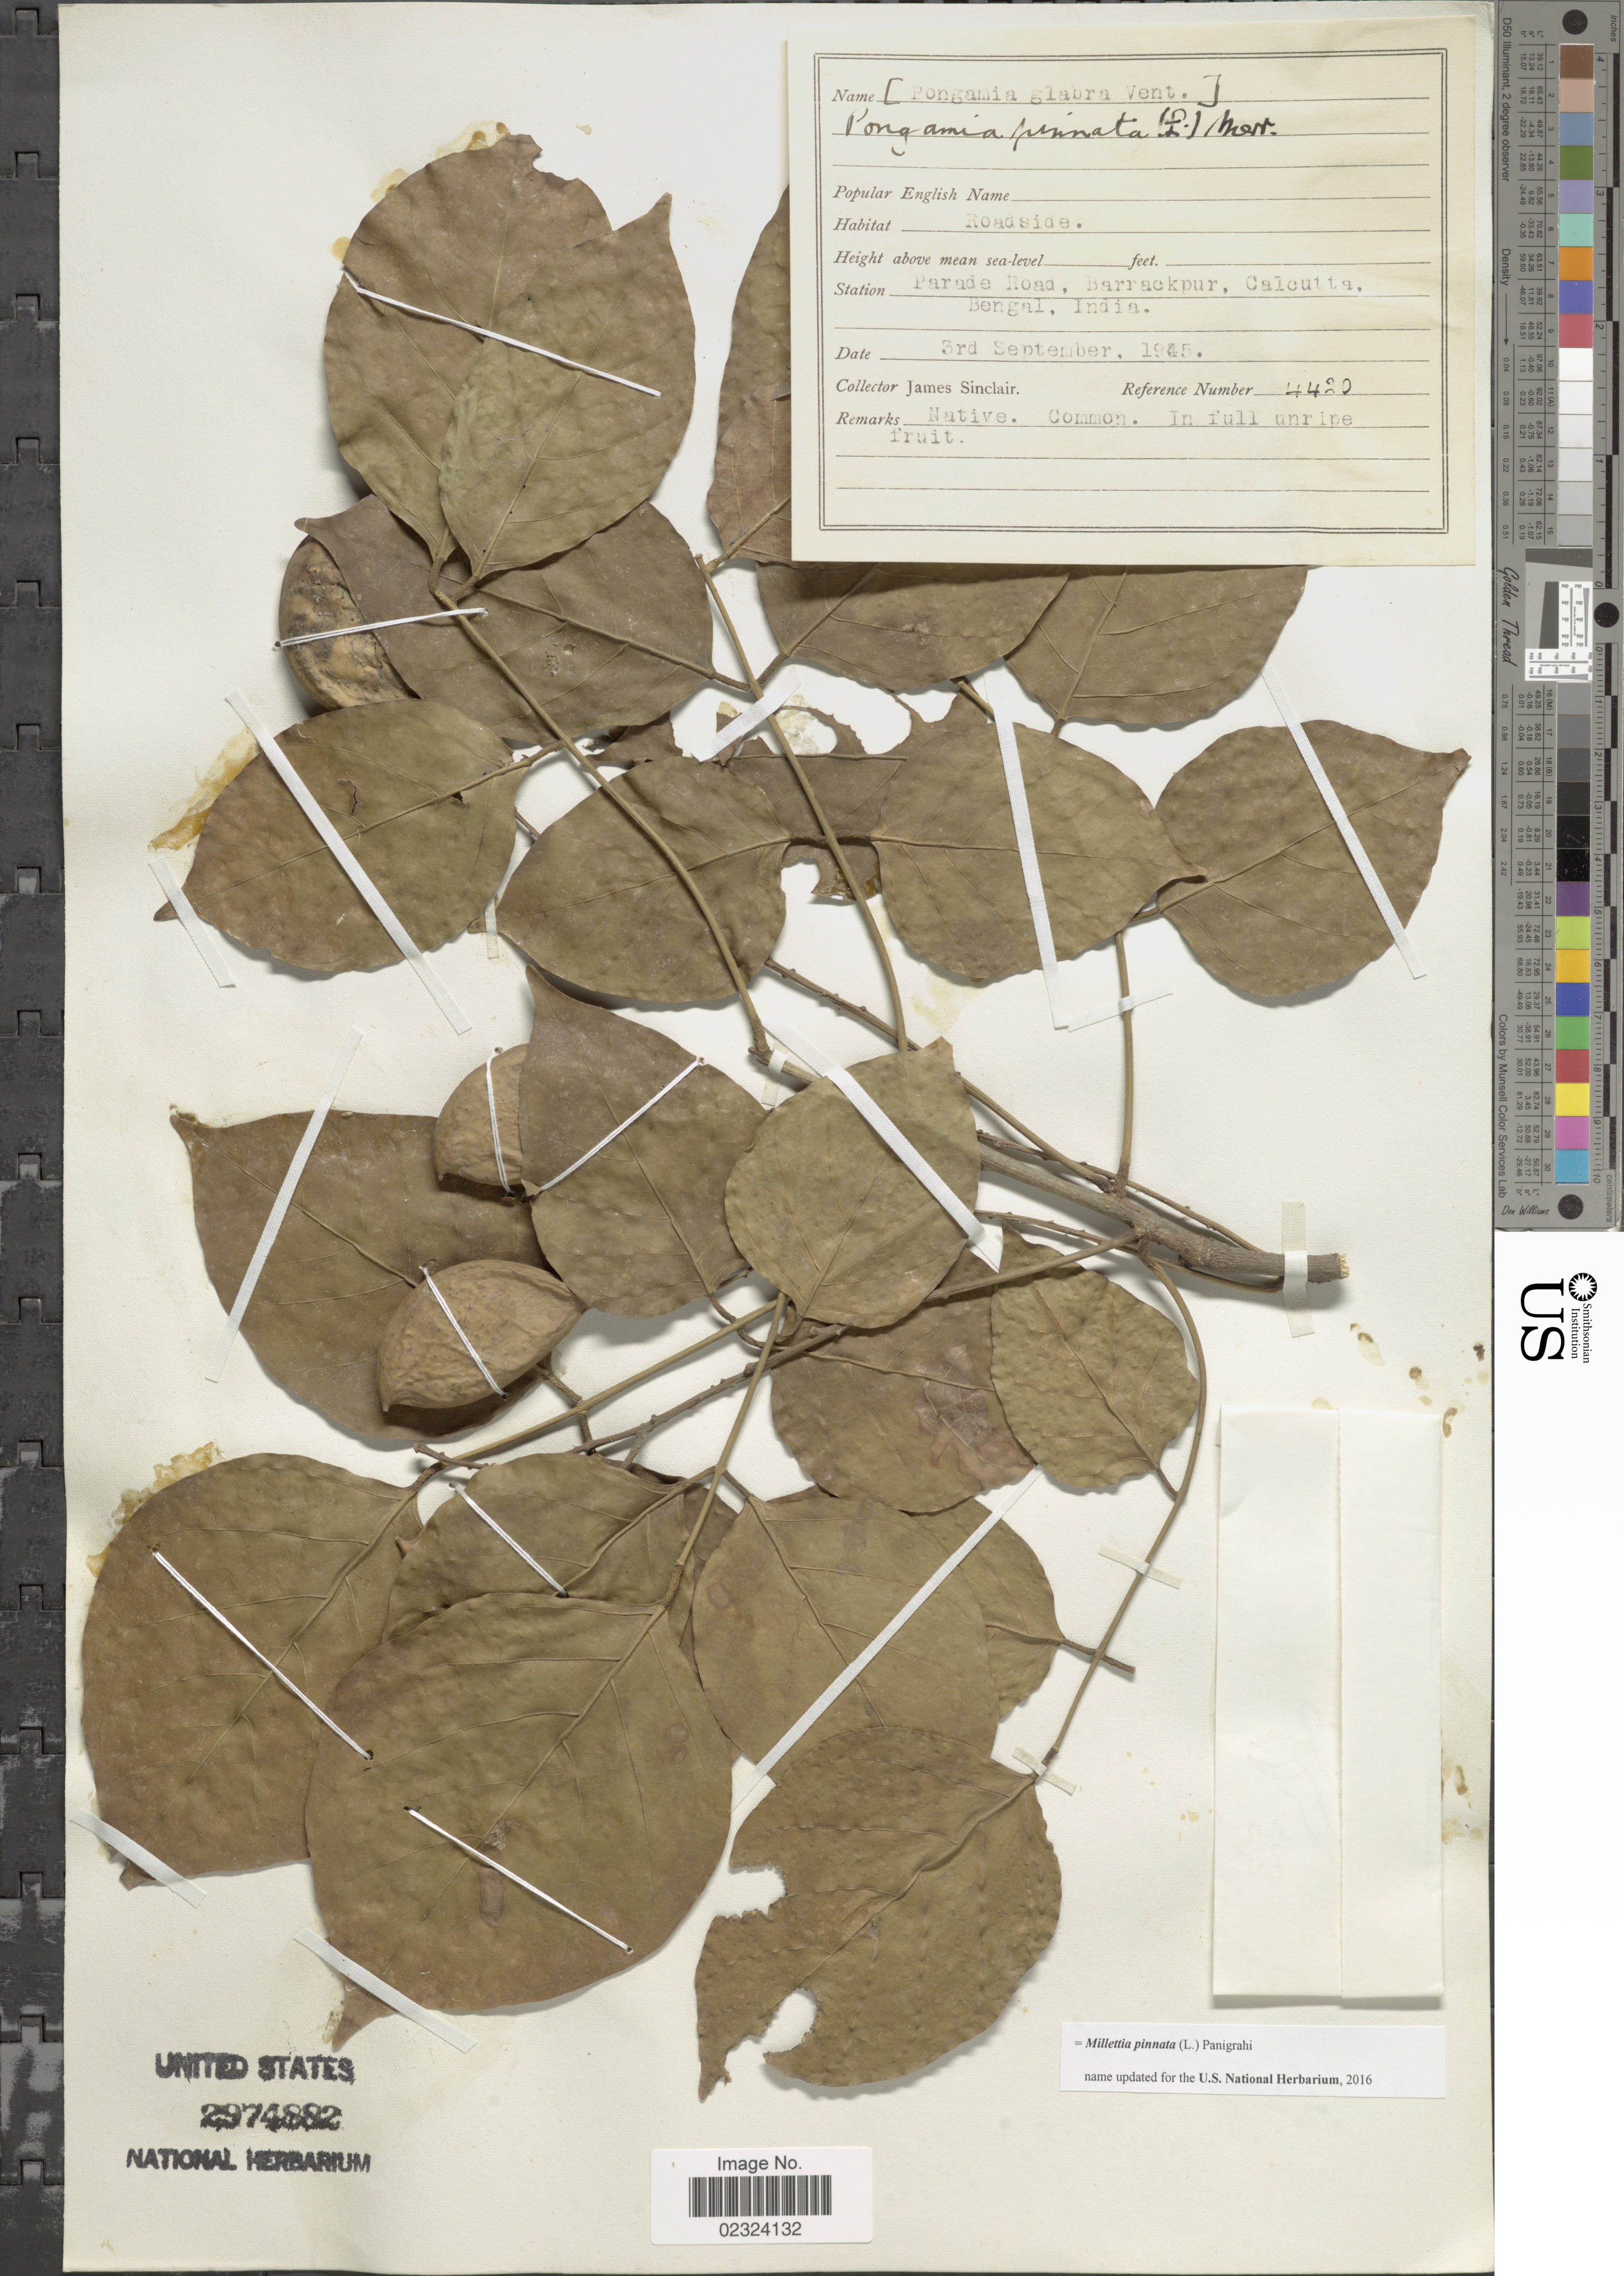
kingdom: Plantae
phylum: Tracheophyta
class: Magnoliopsida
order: Fabales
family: Fabaceae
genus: Millettia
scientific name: Millettia pinnata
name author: (L.) Panigrahi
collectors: J. Sinclair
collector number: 4420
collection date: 1945-09-03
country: India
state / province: West Bengal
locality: Parade Road, Barrackpur, Calcutta, Bengal, India.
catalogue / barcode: US 2974882